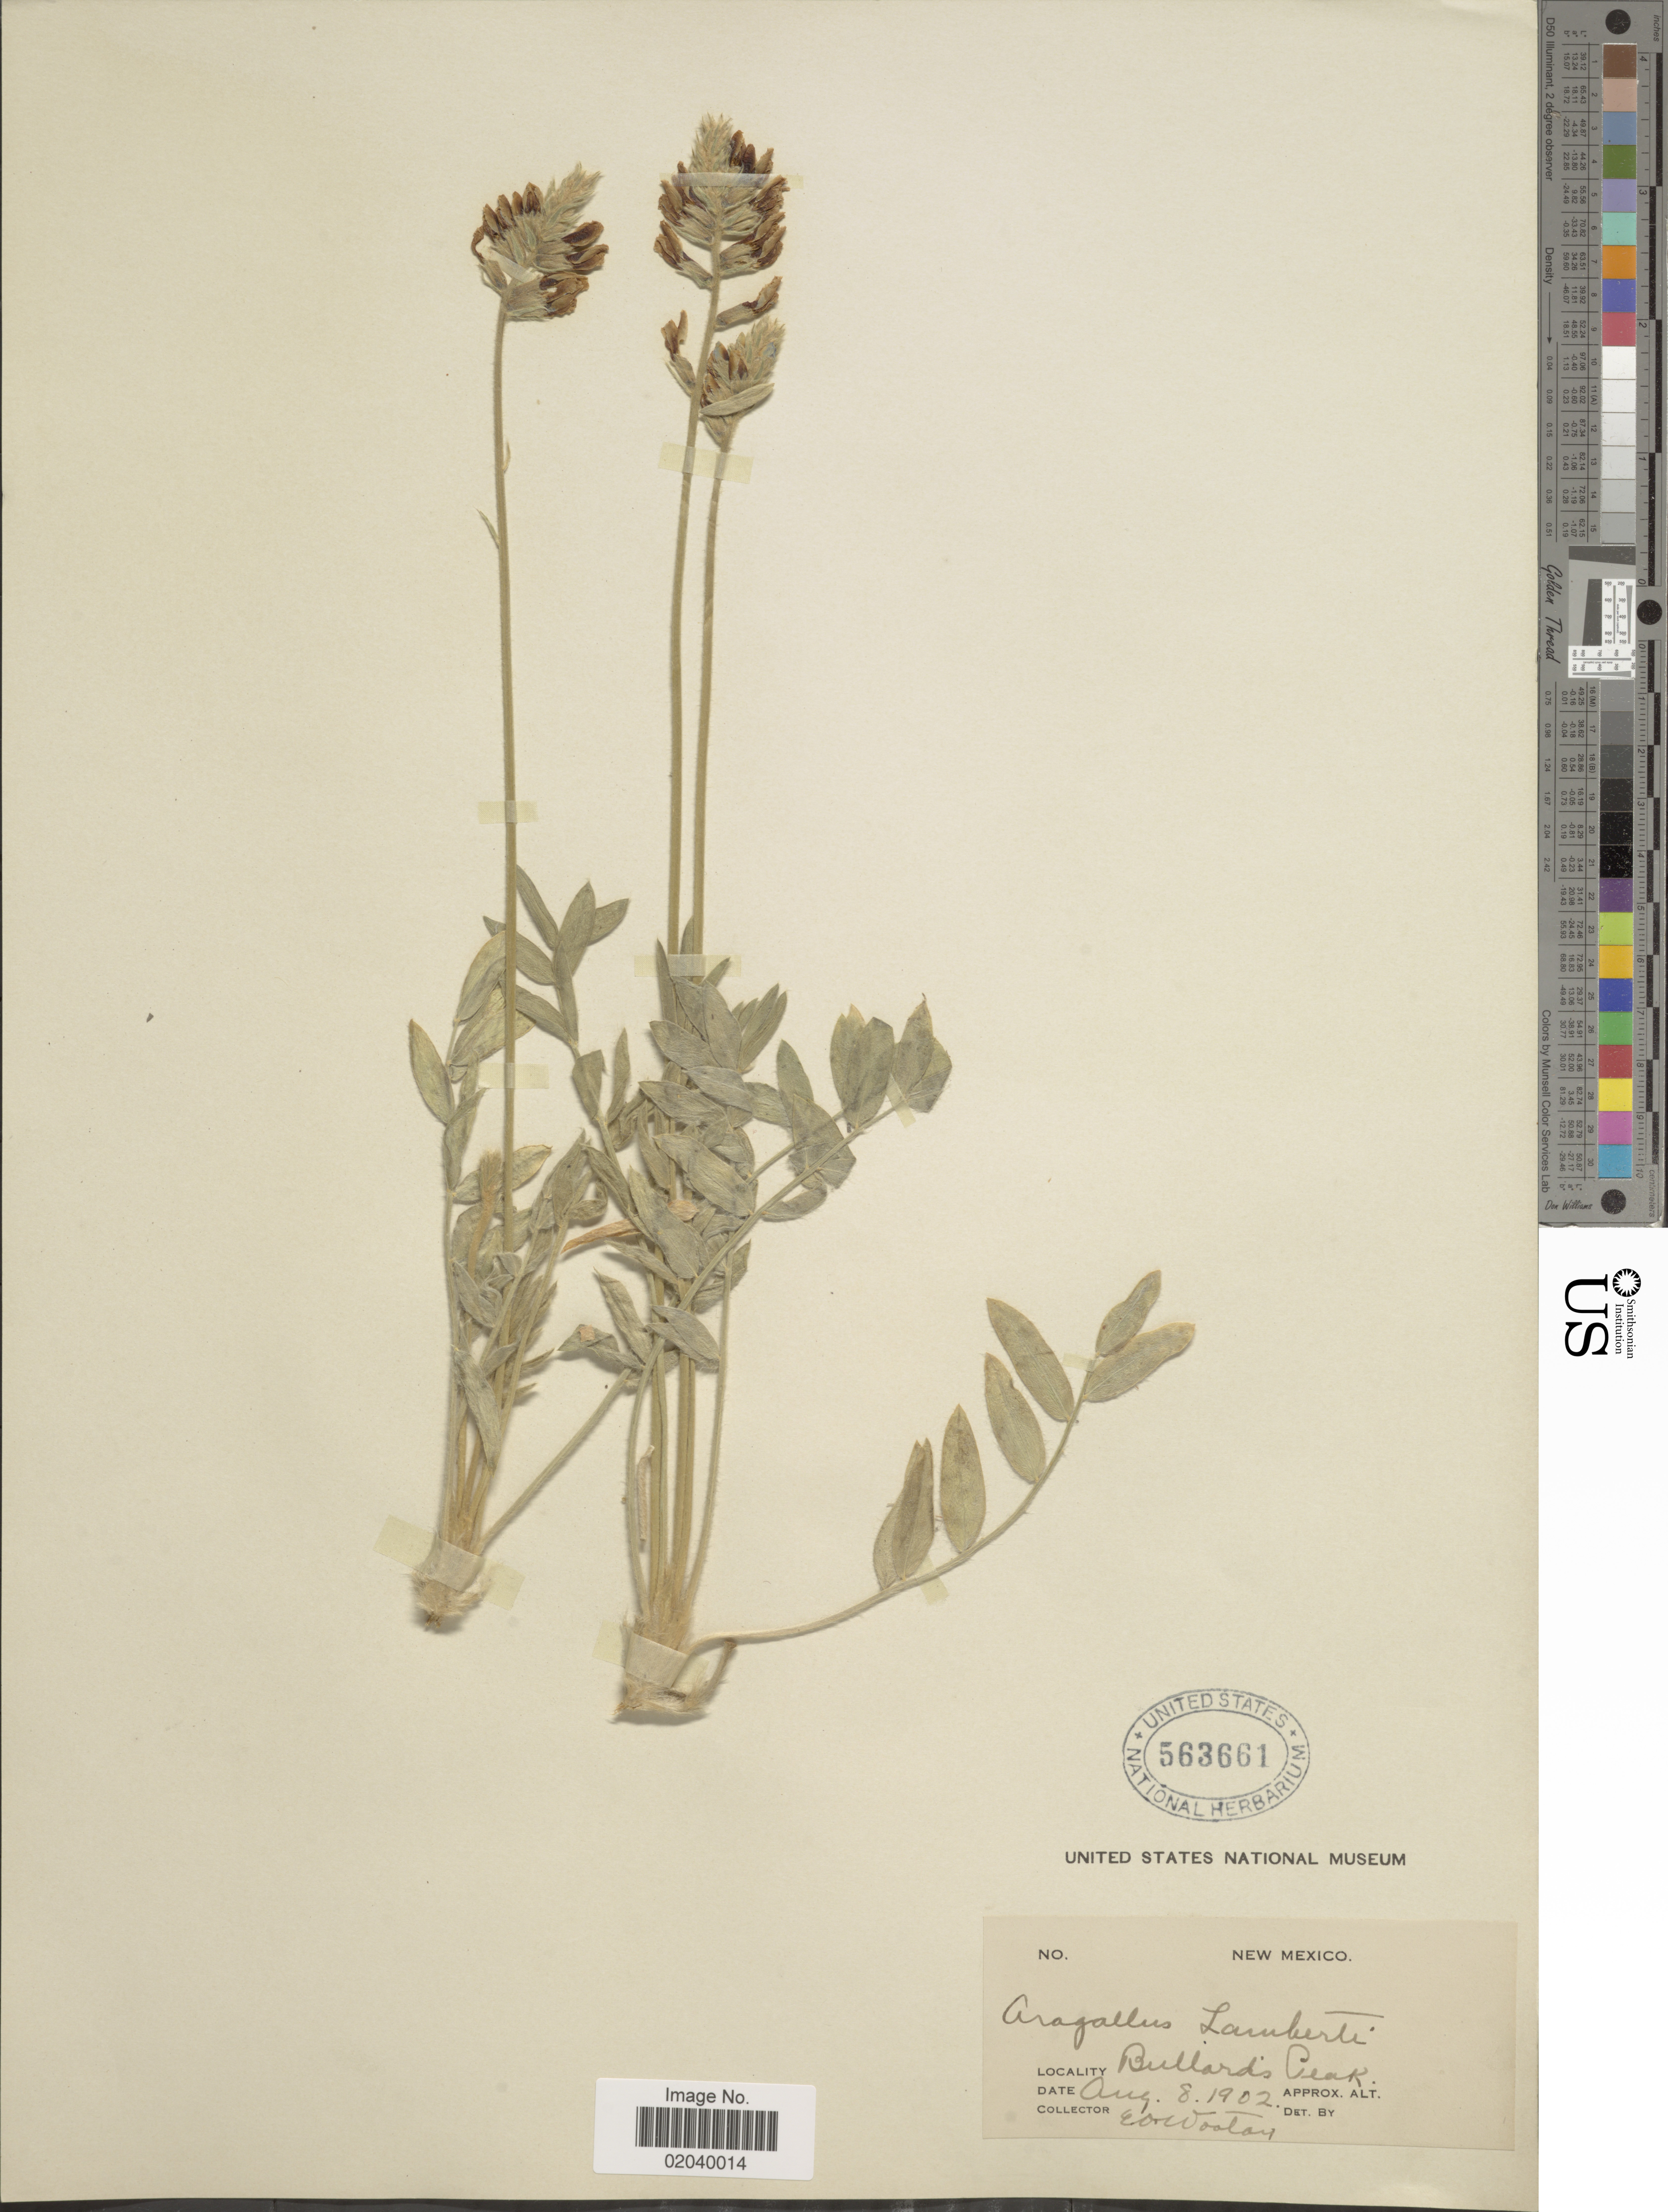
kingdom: Plantae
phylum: Tracheophyta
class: Magnoliopsida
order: Fabales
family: Fabaceae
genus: Oxytropis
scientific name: Oxytropis lambertii var. bigelovii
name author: A. Gray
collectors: E. O. Wooton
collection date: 1902-08-08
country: United States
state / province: New Mexico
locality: Bullards Creek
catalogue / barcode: US 563661